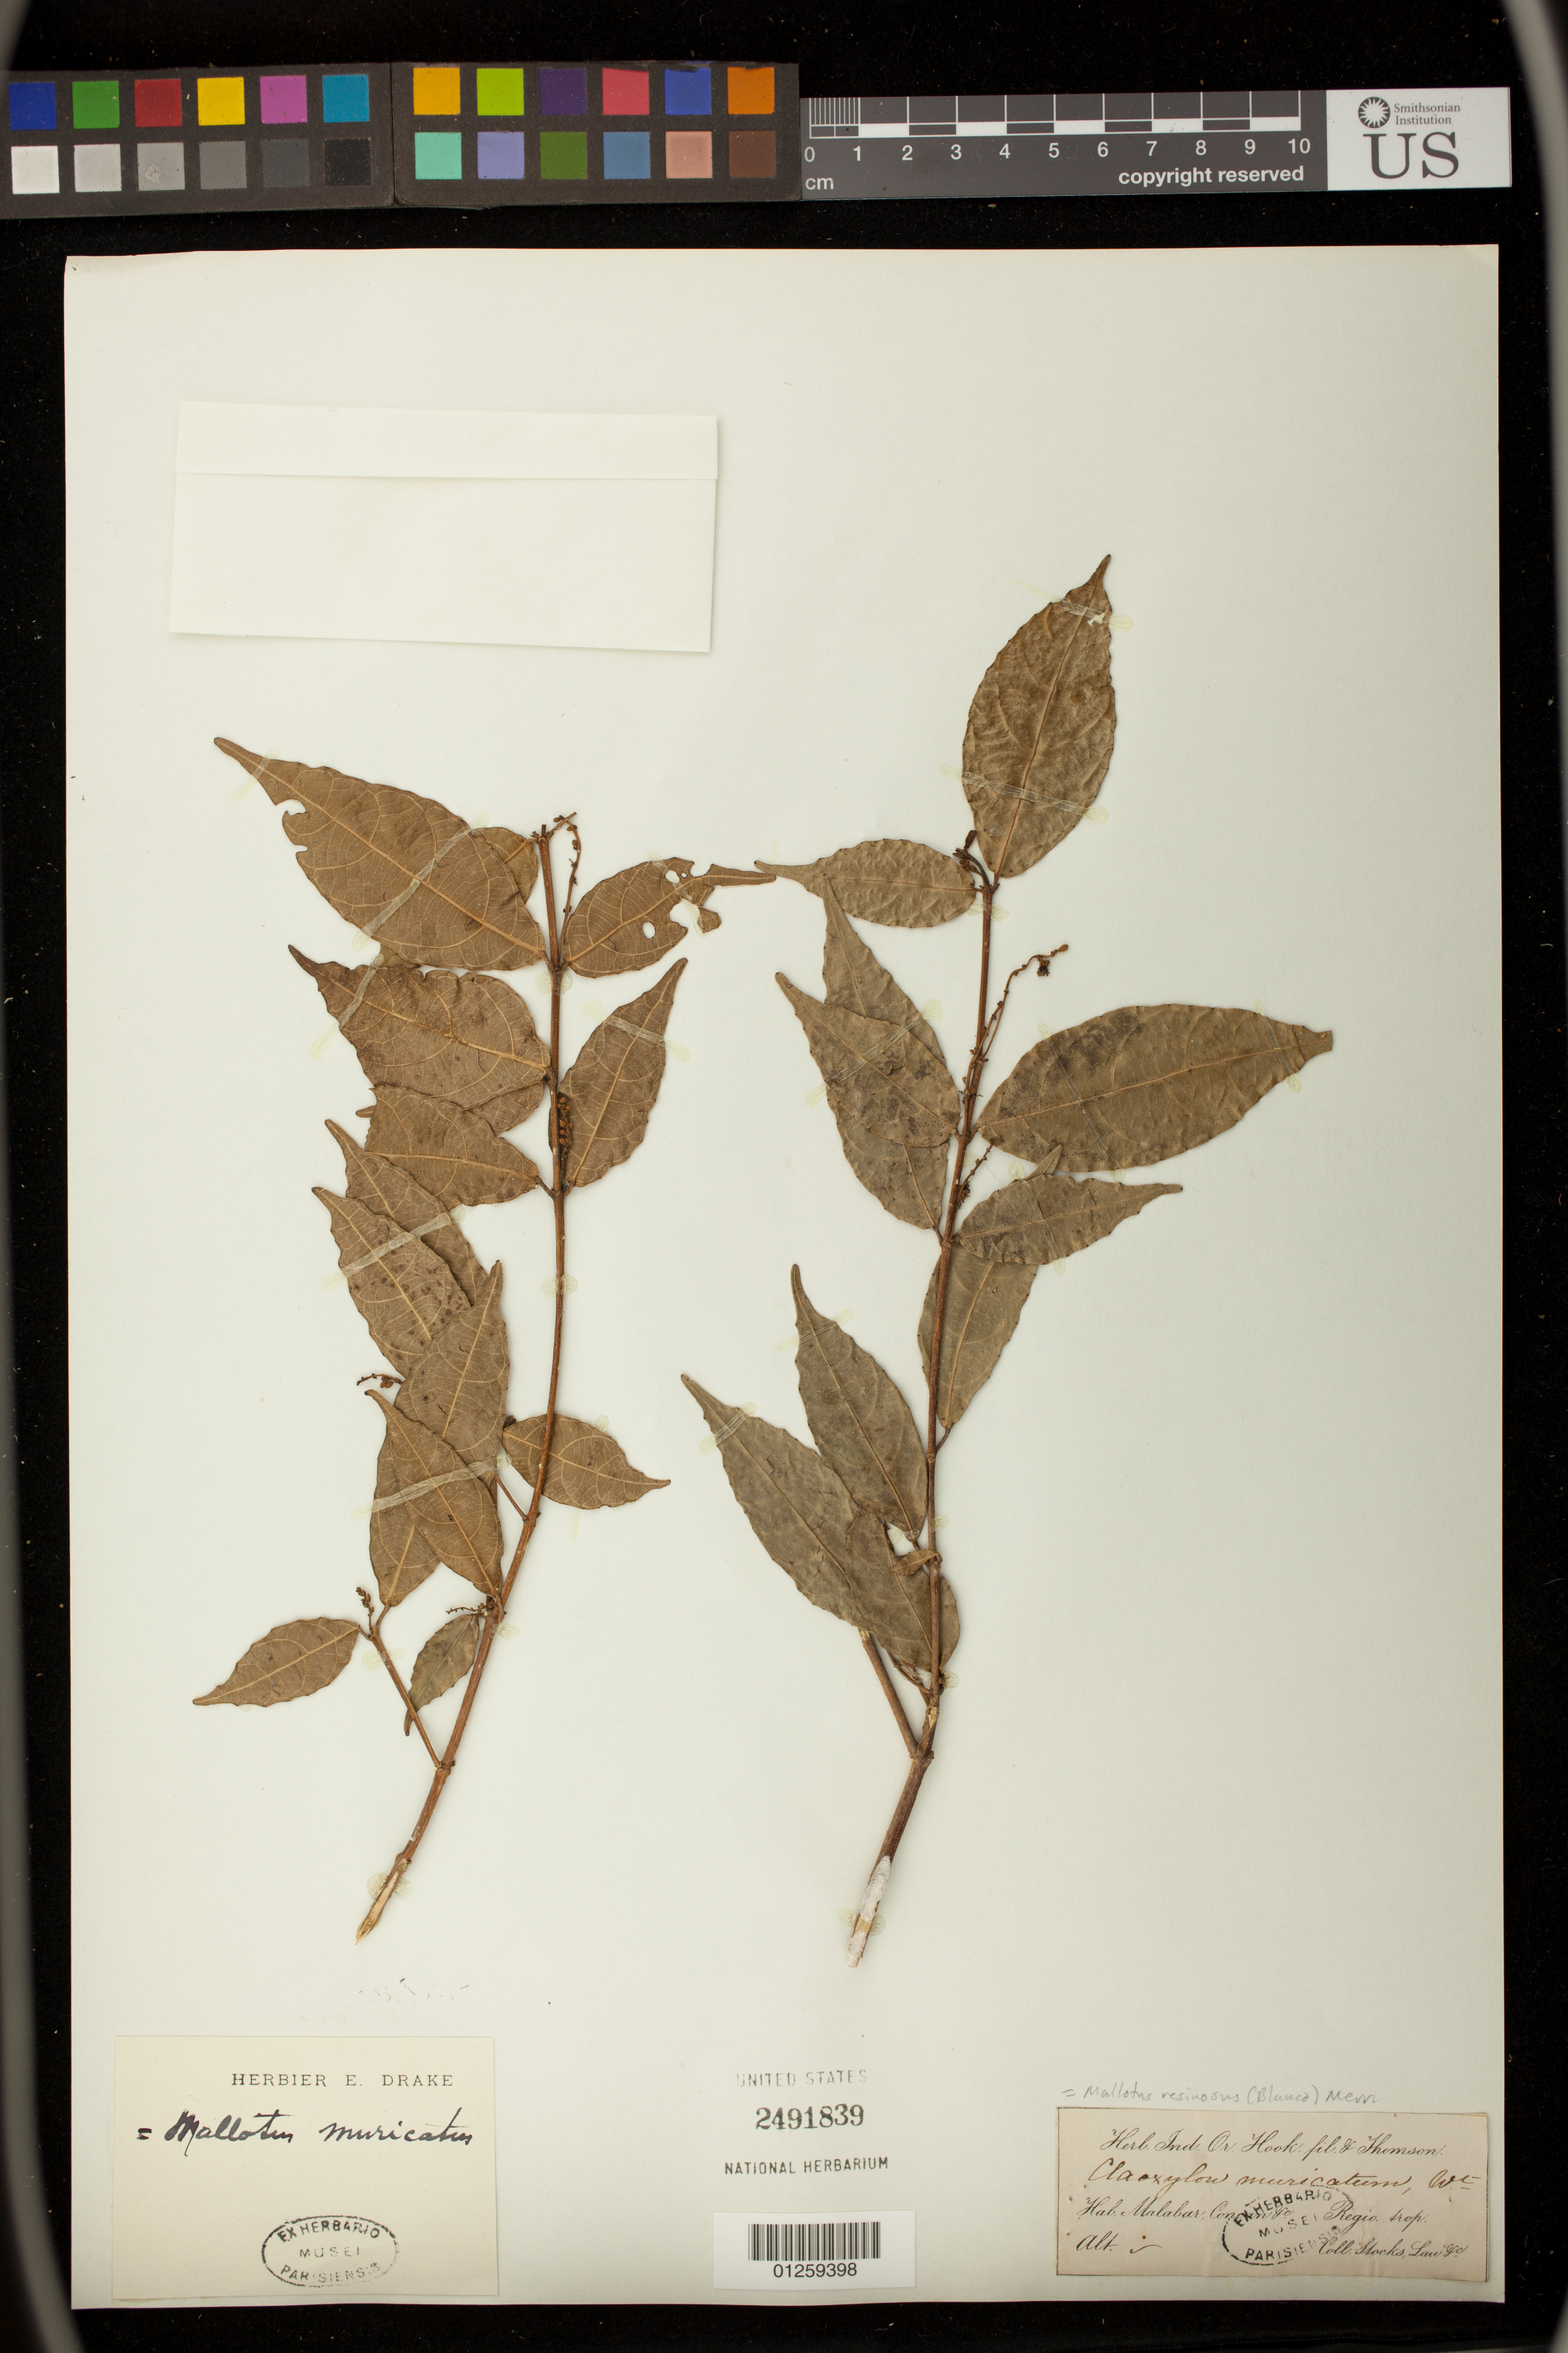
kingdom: Plantae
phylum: Tracheophyta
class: Magnoliopsida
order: Malpighiales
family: Euphorbiaceae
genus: Mallotus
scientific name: Mallotus resinosus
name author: (Blanco) Merr.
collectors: J. Stocks & J. Law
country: India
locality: Malabar, Concan &c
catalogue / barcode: US 2491839